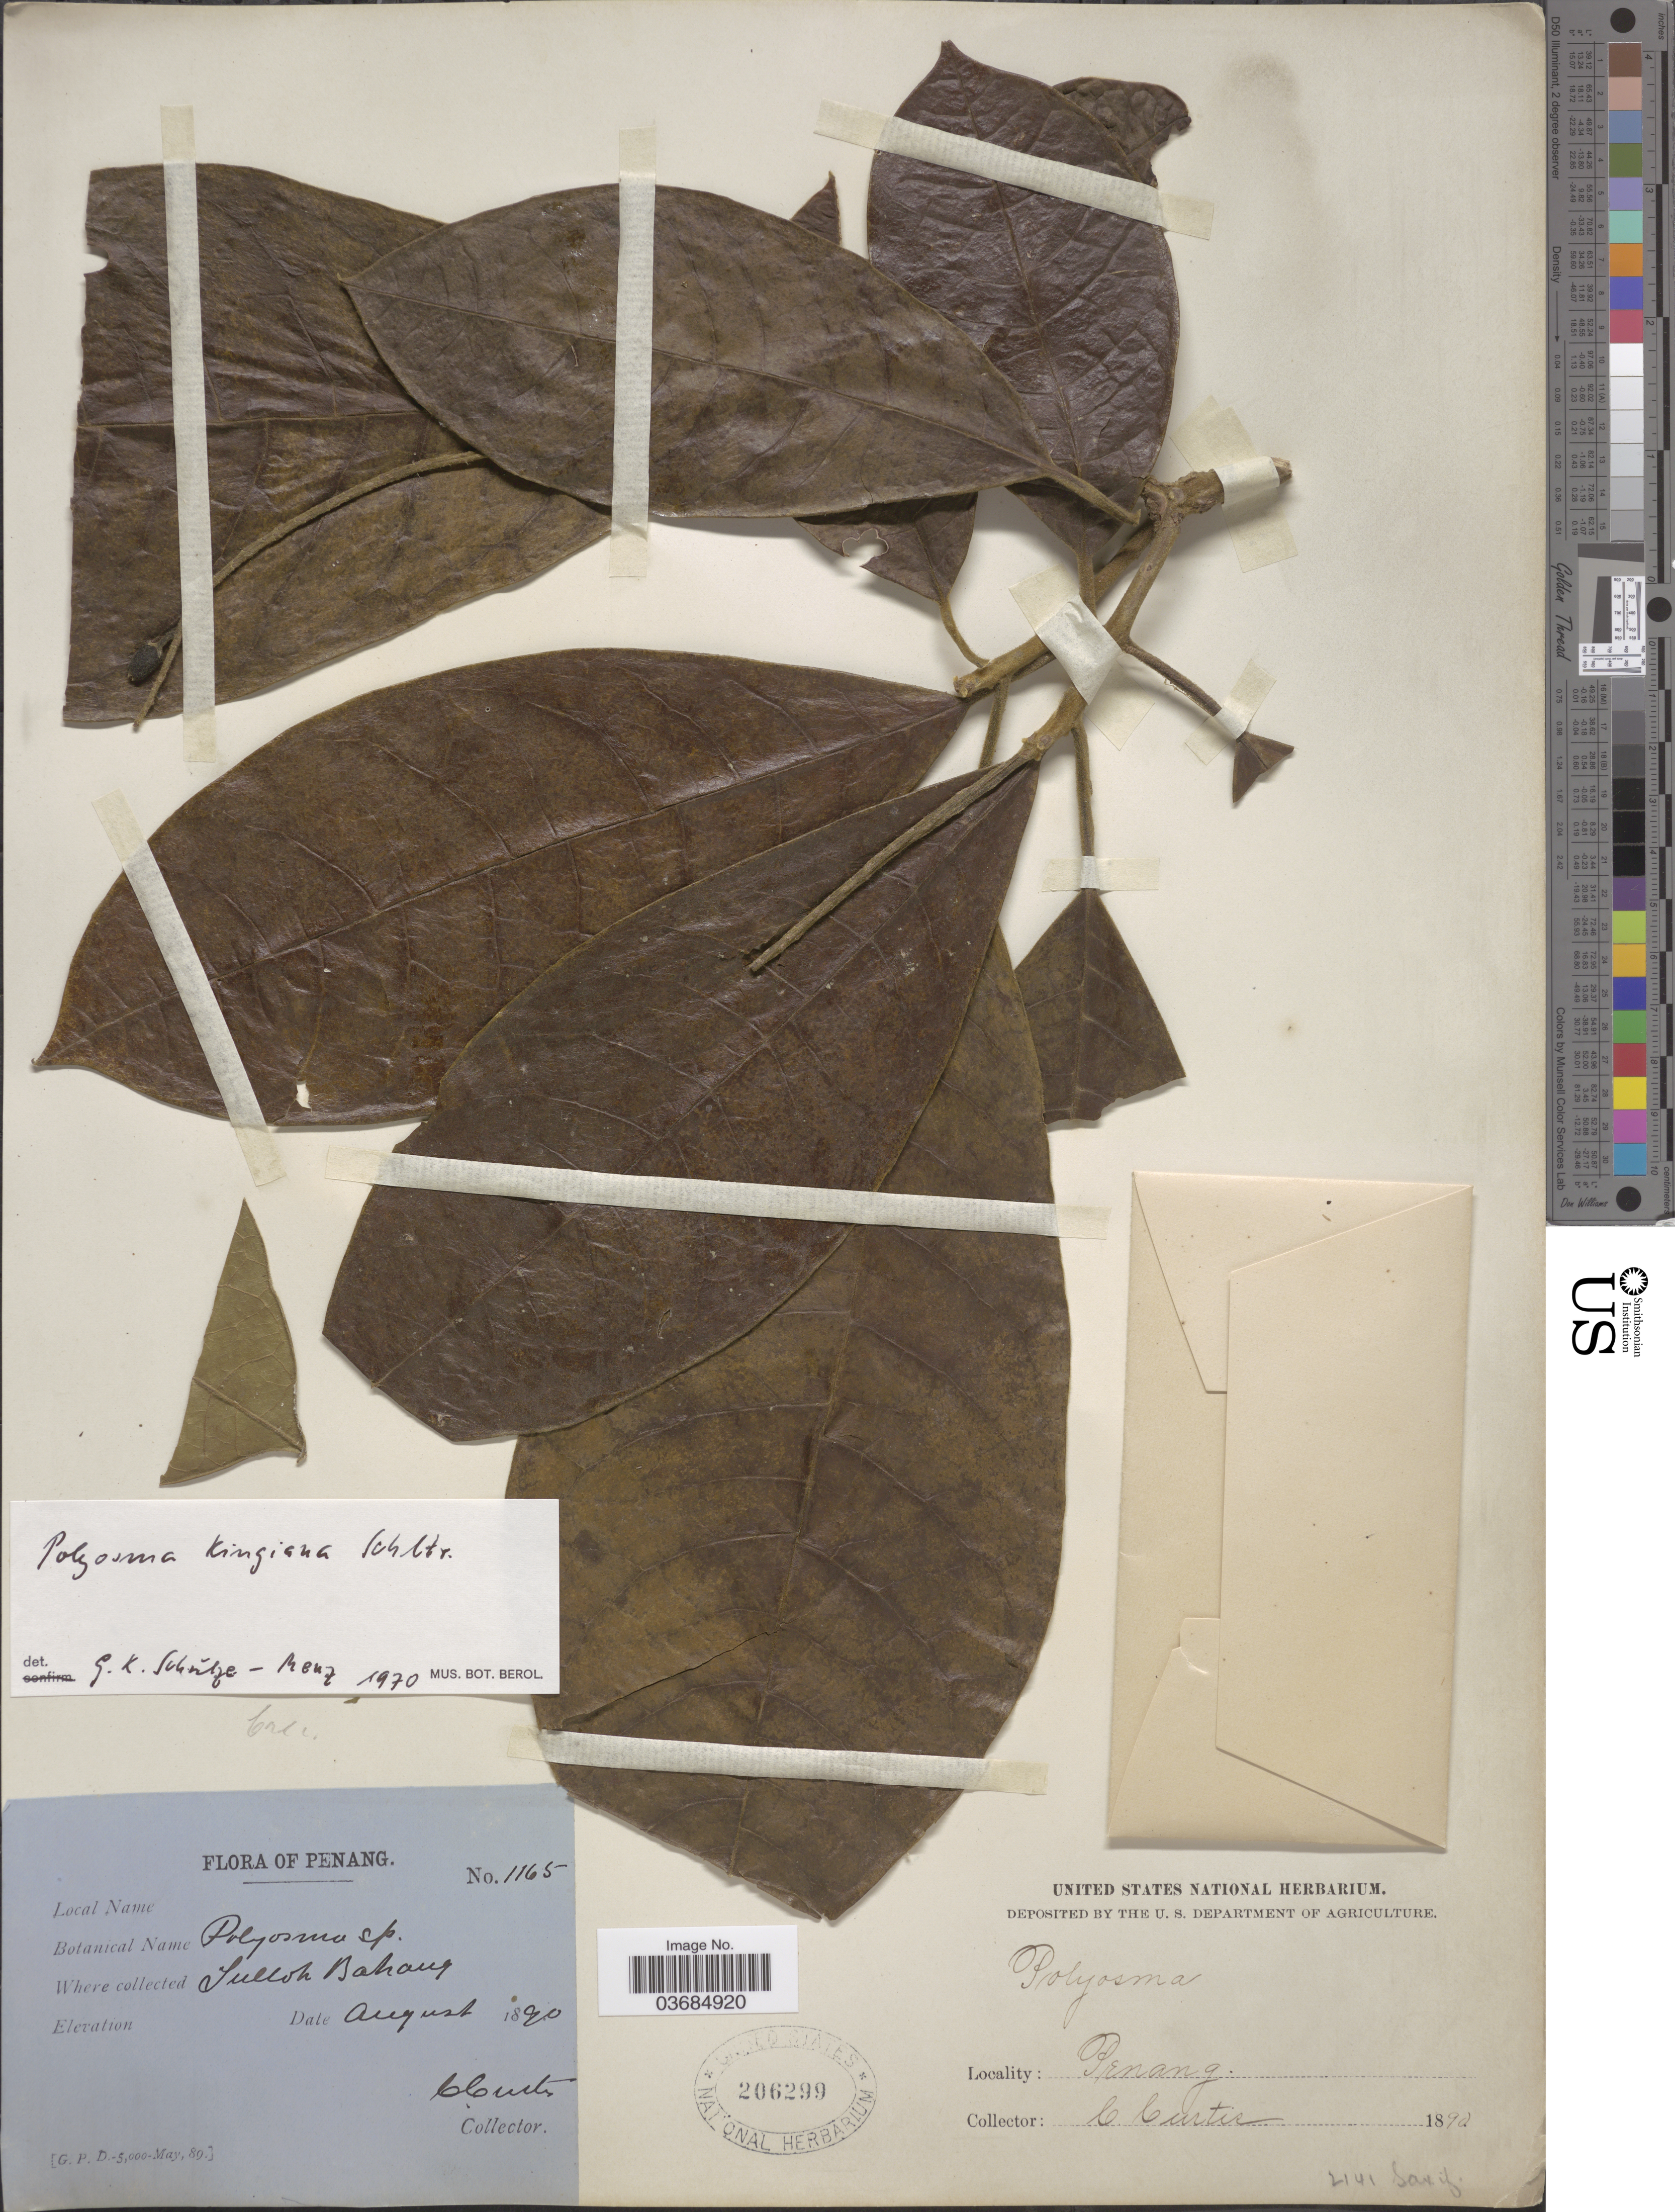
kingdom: Plantae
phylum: Tracheophyta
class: Magnoliopsida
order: Escalloniales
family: Escalloniaceae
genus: Polyosma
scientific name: Polyosma kingiana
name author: Schltr.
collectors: C. Curtis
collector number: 1165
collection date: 1890-08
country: Malaysia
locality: Penang. Sulloh Bahang.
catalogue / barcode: US 206299